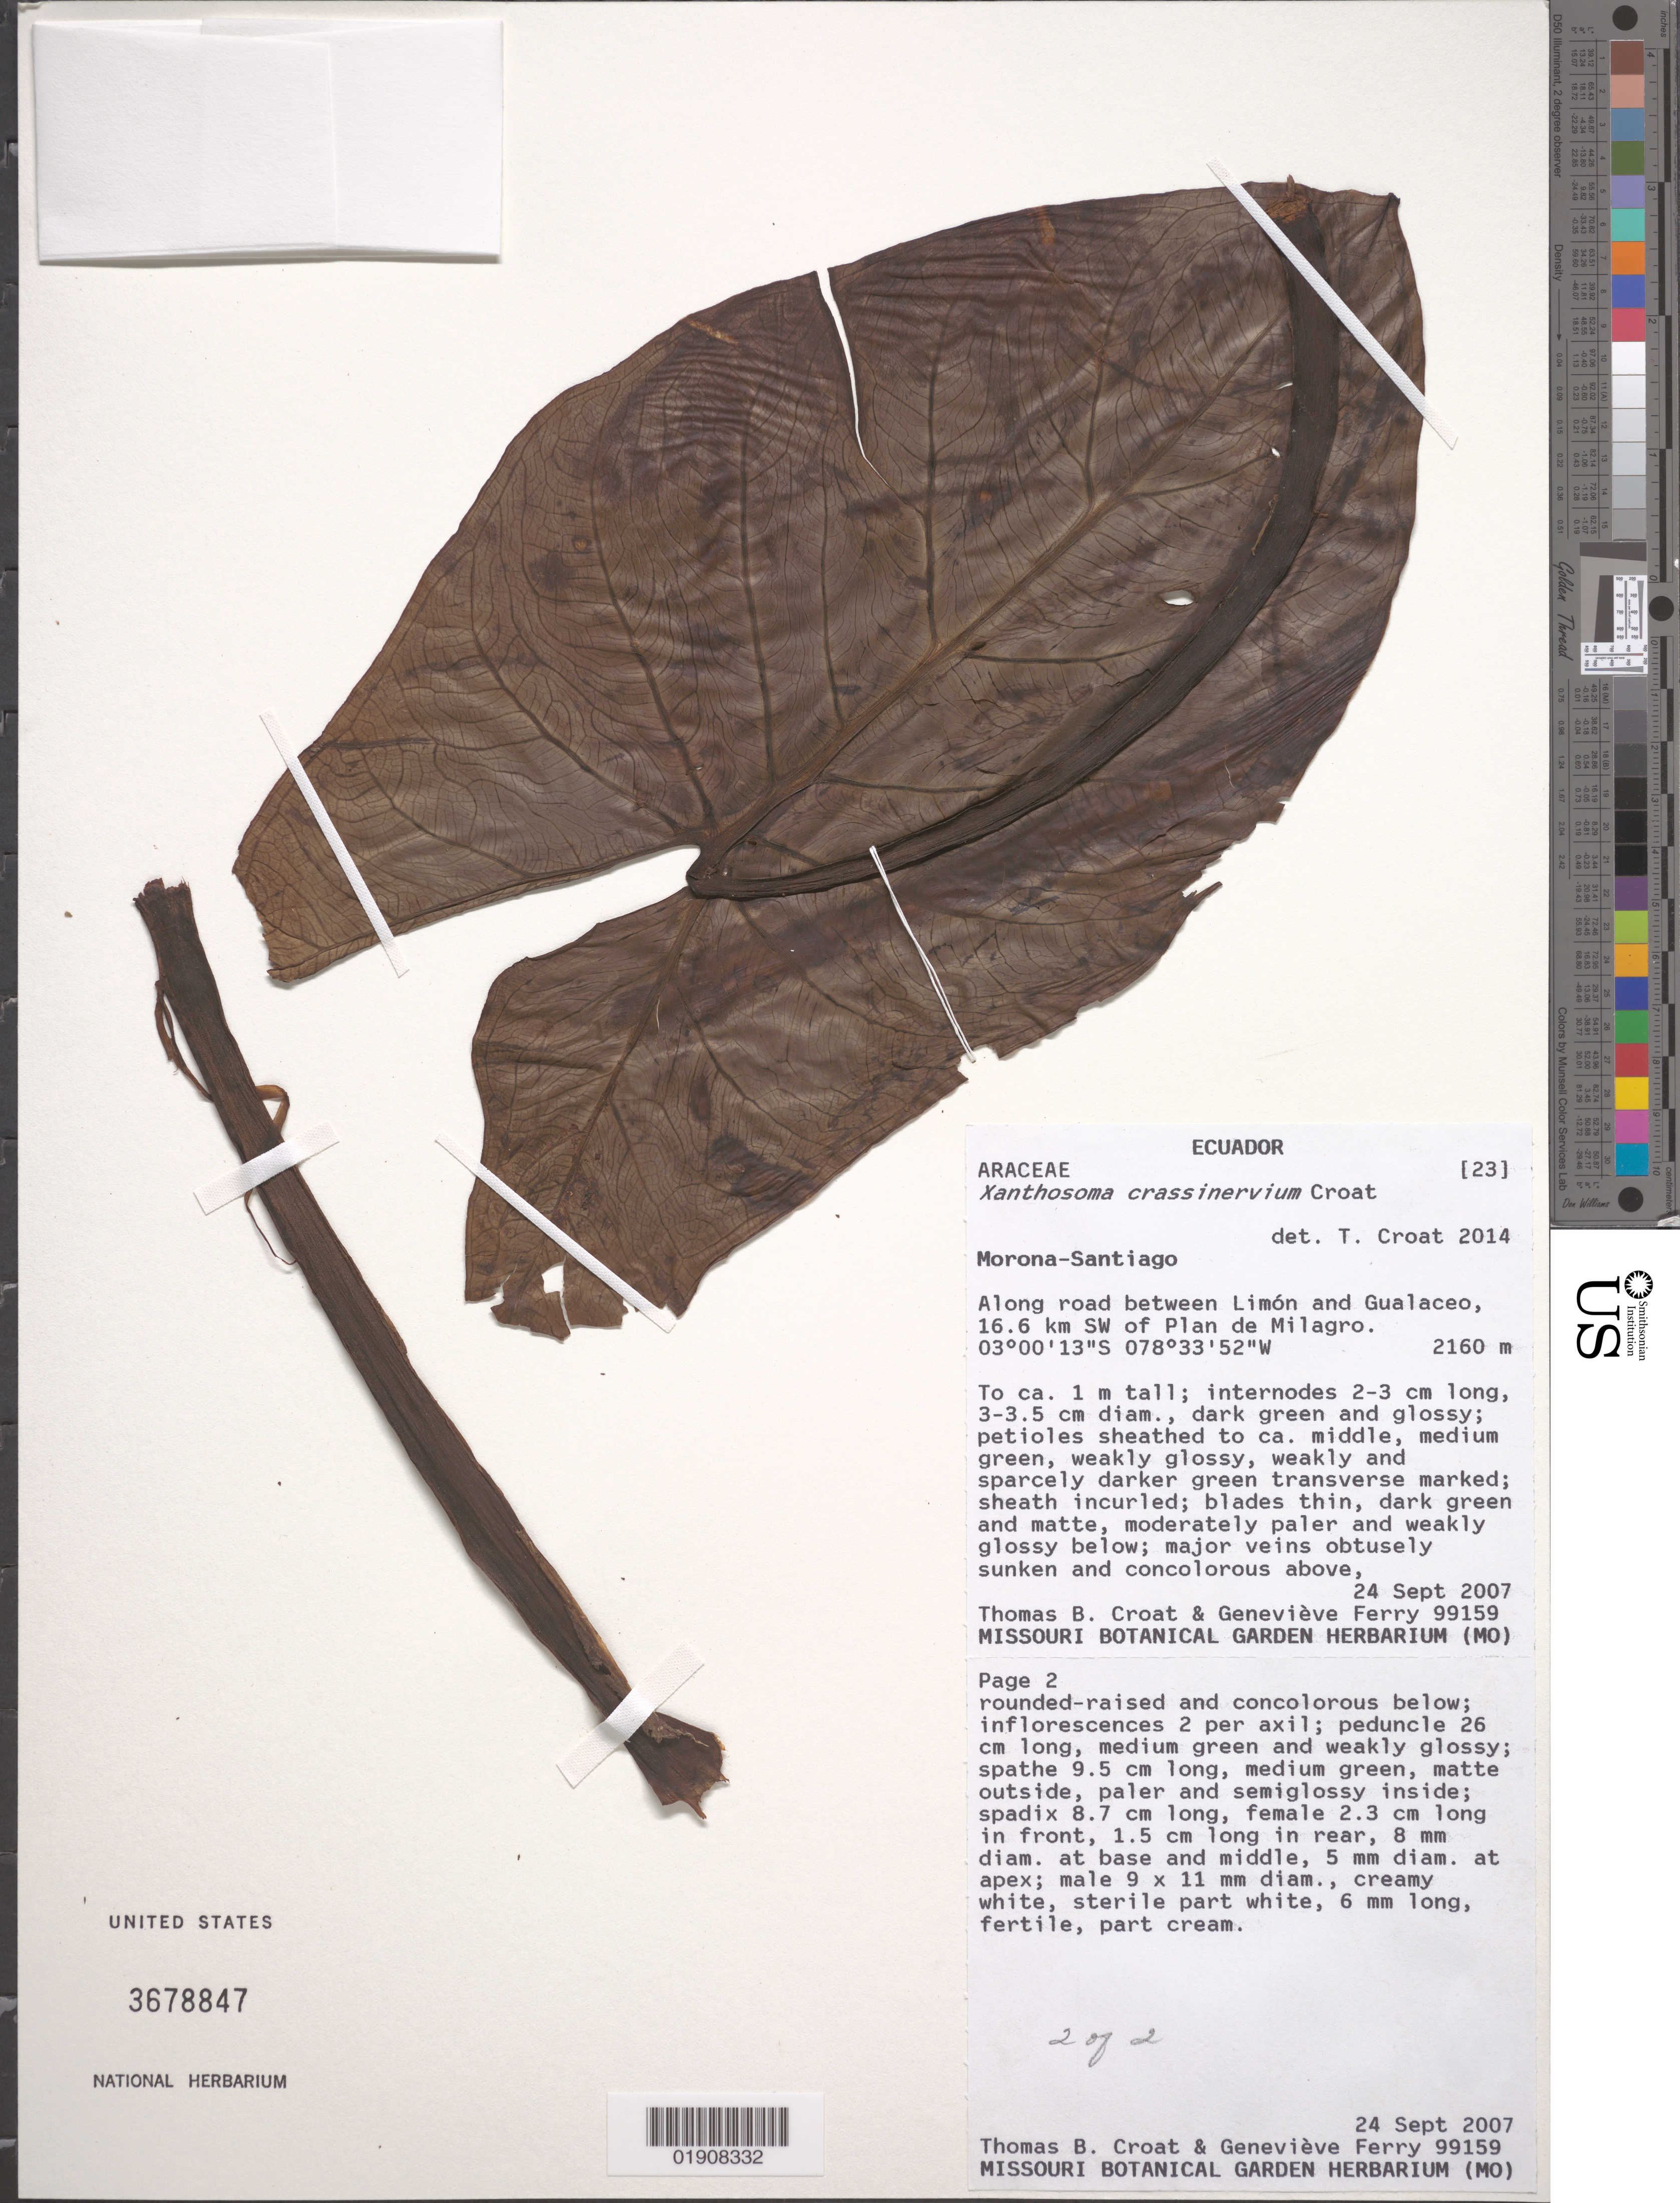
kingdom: Plantae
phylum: Tracheophyta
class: Liliopsida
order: Alismatales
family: Araceae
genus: Xanthosoma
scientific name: Xanthosoma crassinervium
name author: Croat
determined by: Croat, Thomas B., Missouri Botanical Garden (MO)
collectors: T. B. Croat & G. Ferry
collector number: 99159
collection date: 2007-09-24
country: Ecuador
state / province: Morona-Santiago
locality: Along road between Limon and Gualaceo, 16.6 km SW of Plan de Milagro.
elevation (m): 2160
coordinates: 03 00 13 S, 78 33 52 W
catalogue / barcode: US 3678847